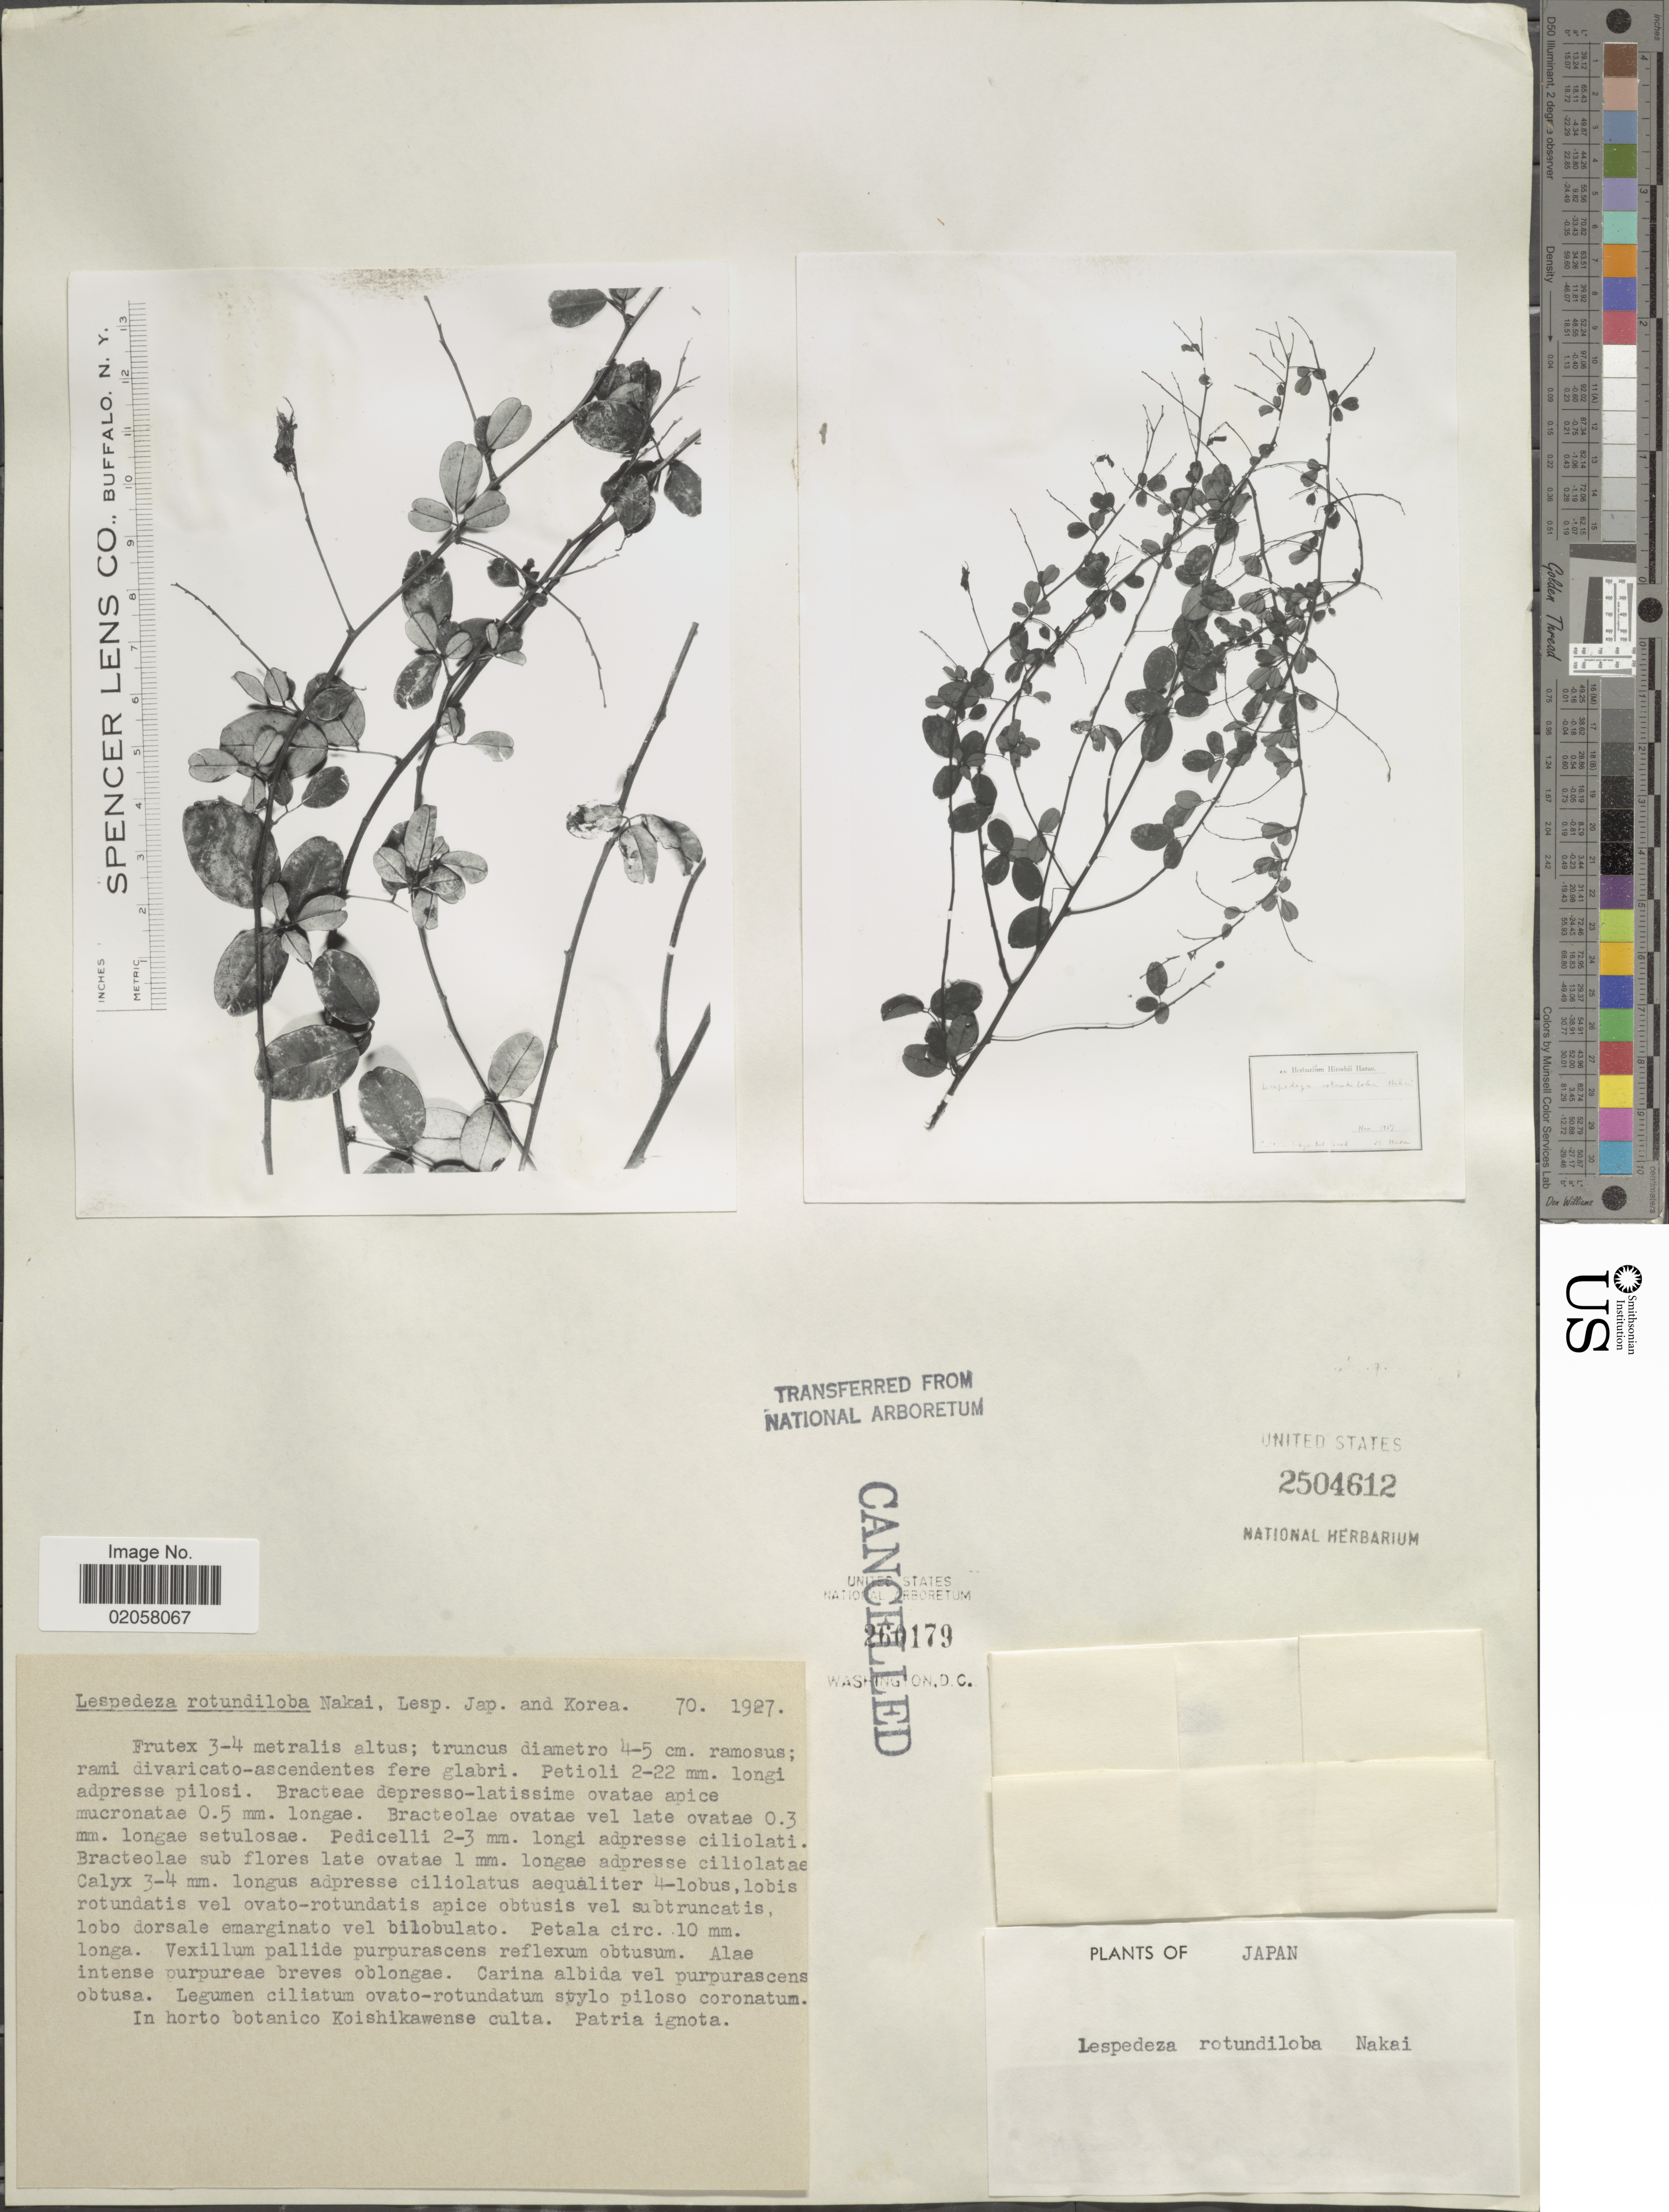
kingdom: Plantae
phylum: Tracheophyta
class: Magnoliopsida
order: Fabales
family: Fabaceae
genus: Lespedeza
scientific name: Lespedeza rotundiloba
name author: Nakai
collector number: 70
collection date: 1927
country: Japan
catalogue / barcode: US 2504612